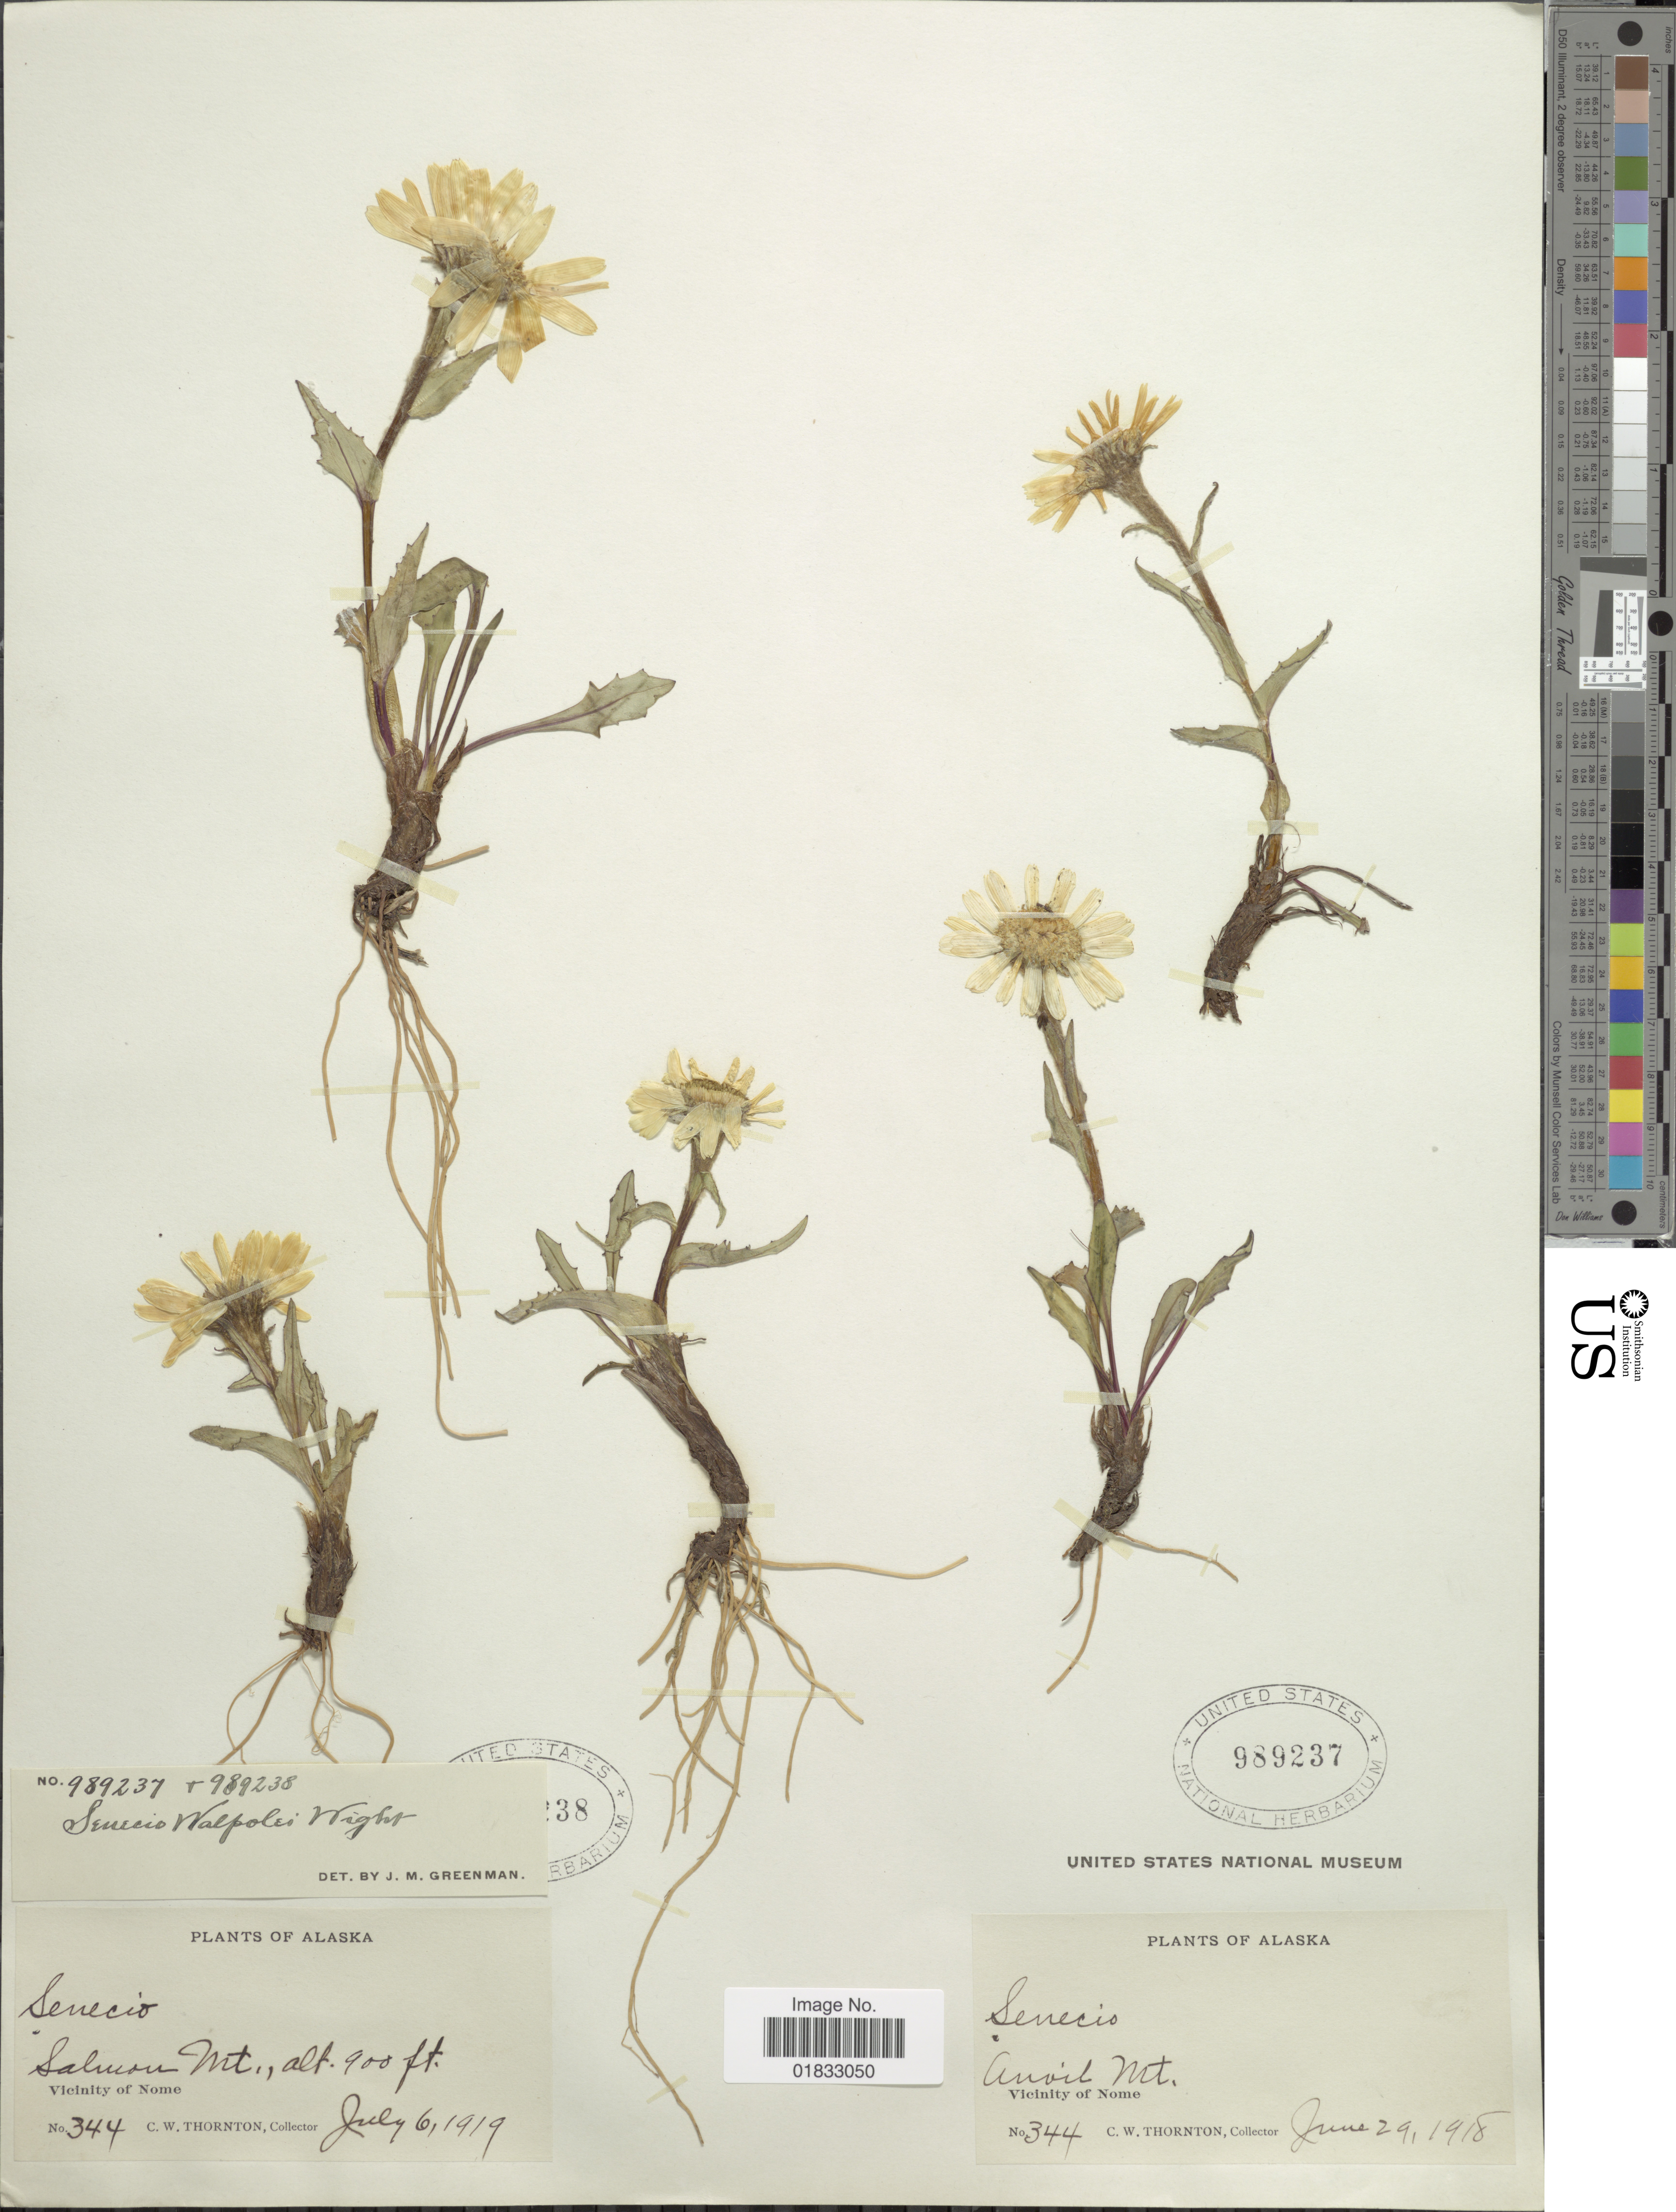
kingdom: Plantae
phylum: Tracheophyta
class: Magnoliopsida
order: Asterales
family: Asteraceae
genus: Tephroseris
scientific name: Tephroseris integrifolia subsp. atropurpurea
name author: (Ledeb.) B. Nord.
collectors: C. Thornton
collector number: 344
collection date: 1918-06-29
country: United States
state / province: Alaska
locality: Anvil Mt., Vicinity of Nome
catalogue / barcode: US 989237-2